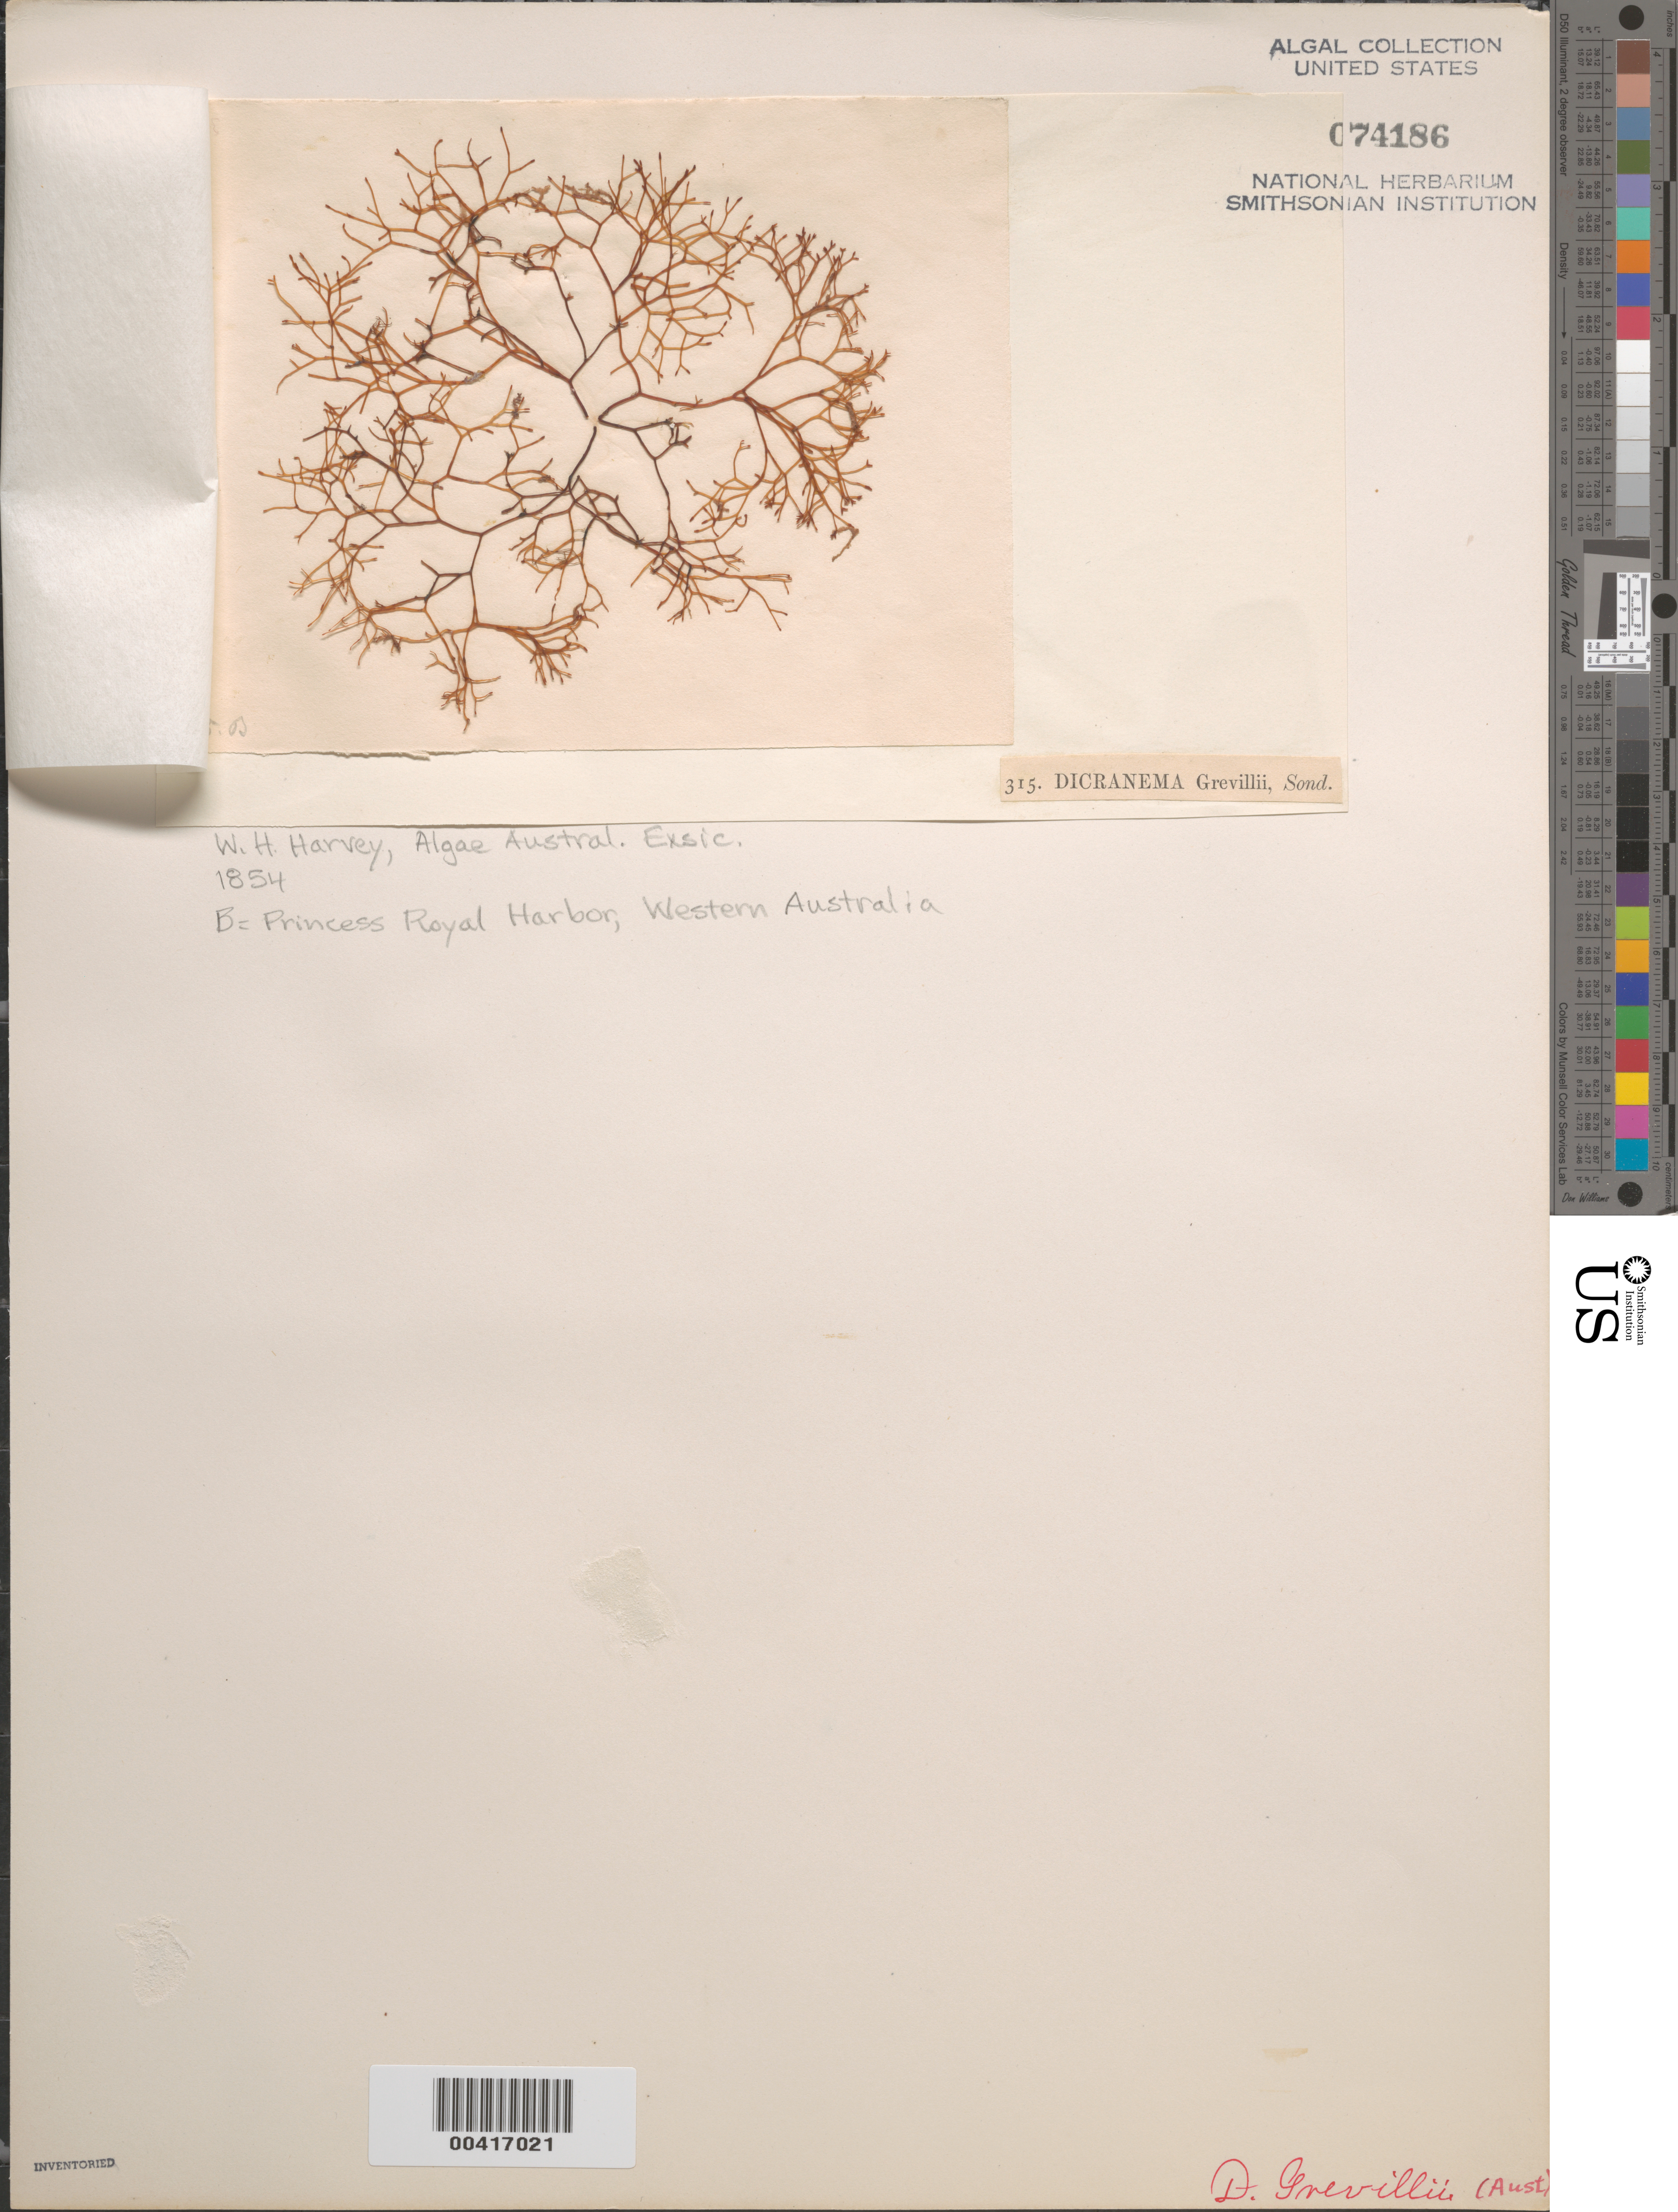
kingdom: Plantae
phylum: Rhodophyta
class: Florideophyceae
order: Gigartinales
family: Dicranemataceae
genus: Dicranema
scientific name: Dicranema revolutum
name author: (C. Agardh) J. Agardh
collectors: W. Harvey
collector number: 315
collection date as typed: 1854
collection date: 1854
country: Australia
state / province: Western Australia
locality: Princess Royal Harbor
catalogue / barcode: US 74186